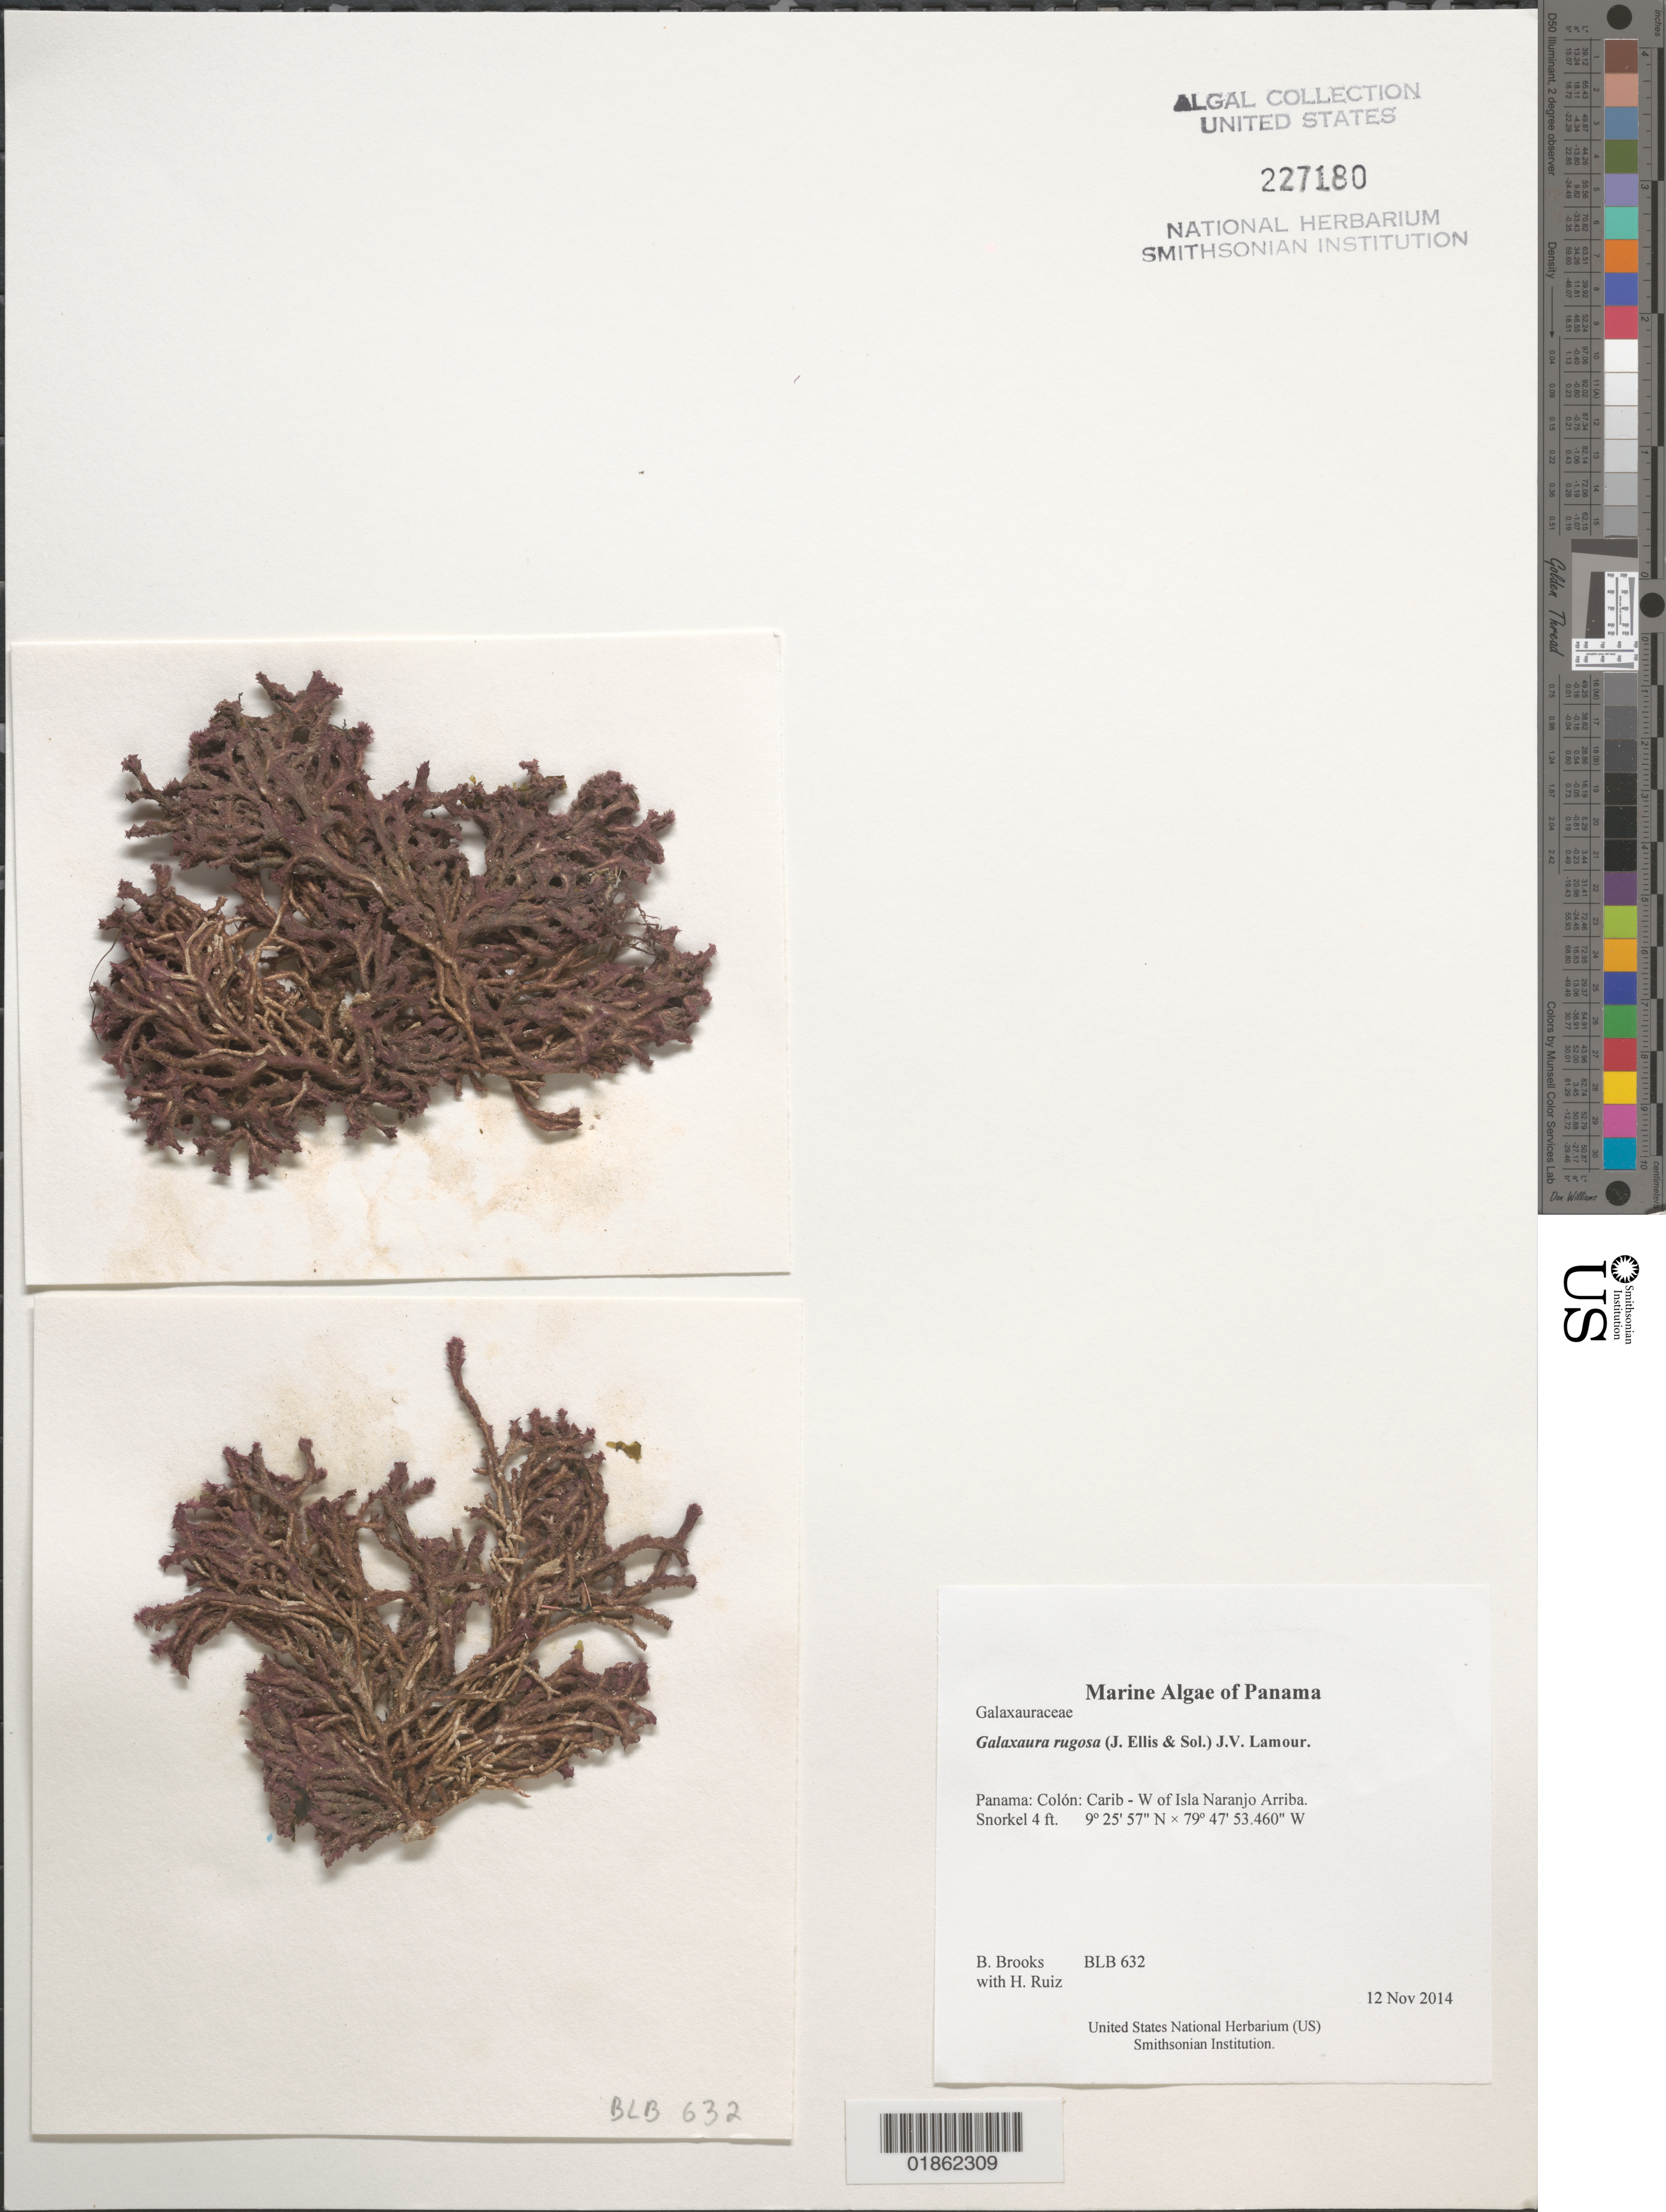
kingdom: Plantae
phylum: Rhodophyta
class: Florideophyceae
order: Nemaliales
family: Galaxauraceae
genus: Galaxaura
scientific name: Galaxaura rugosa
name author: (Ellis & Sol.) J.V.Lamouroux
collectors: B. Brooks & H. Ruiz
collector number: BLB 632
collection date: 2014-11-12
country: Panama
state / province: Colón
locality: Carib - W of Isla Naranjo Arriba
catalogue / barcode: US 227180